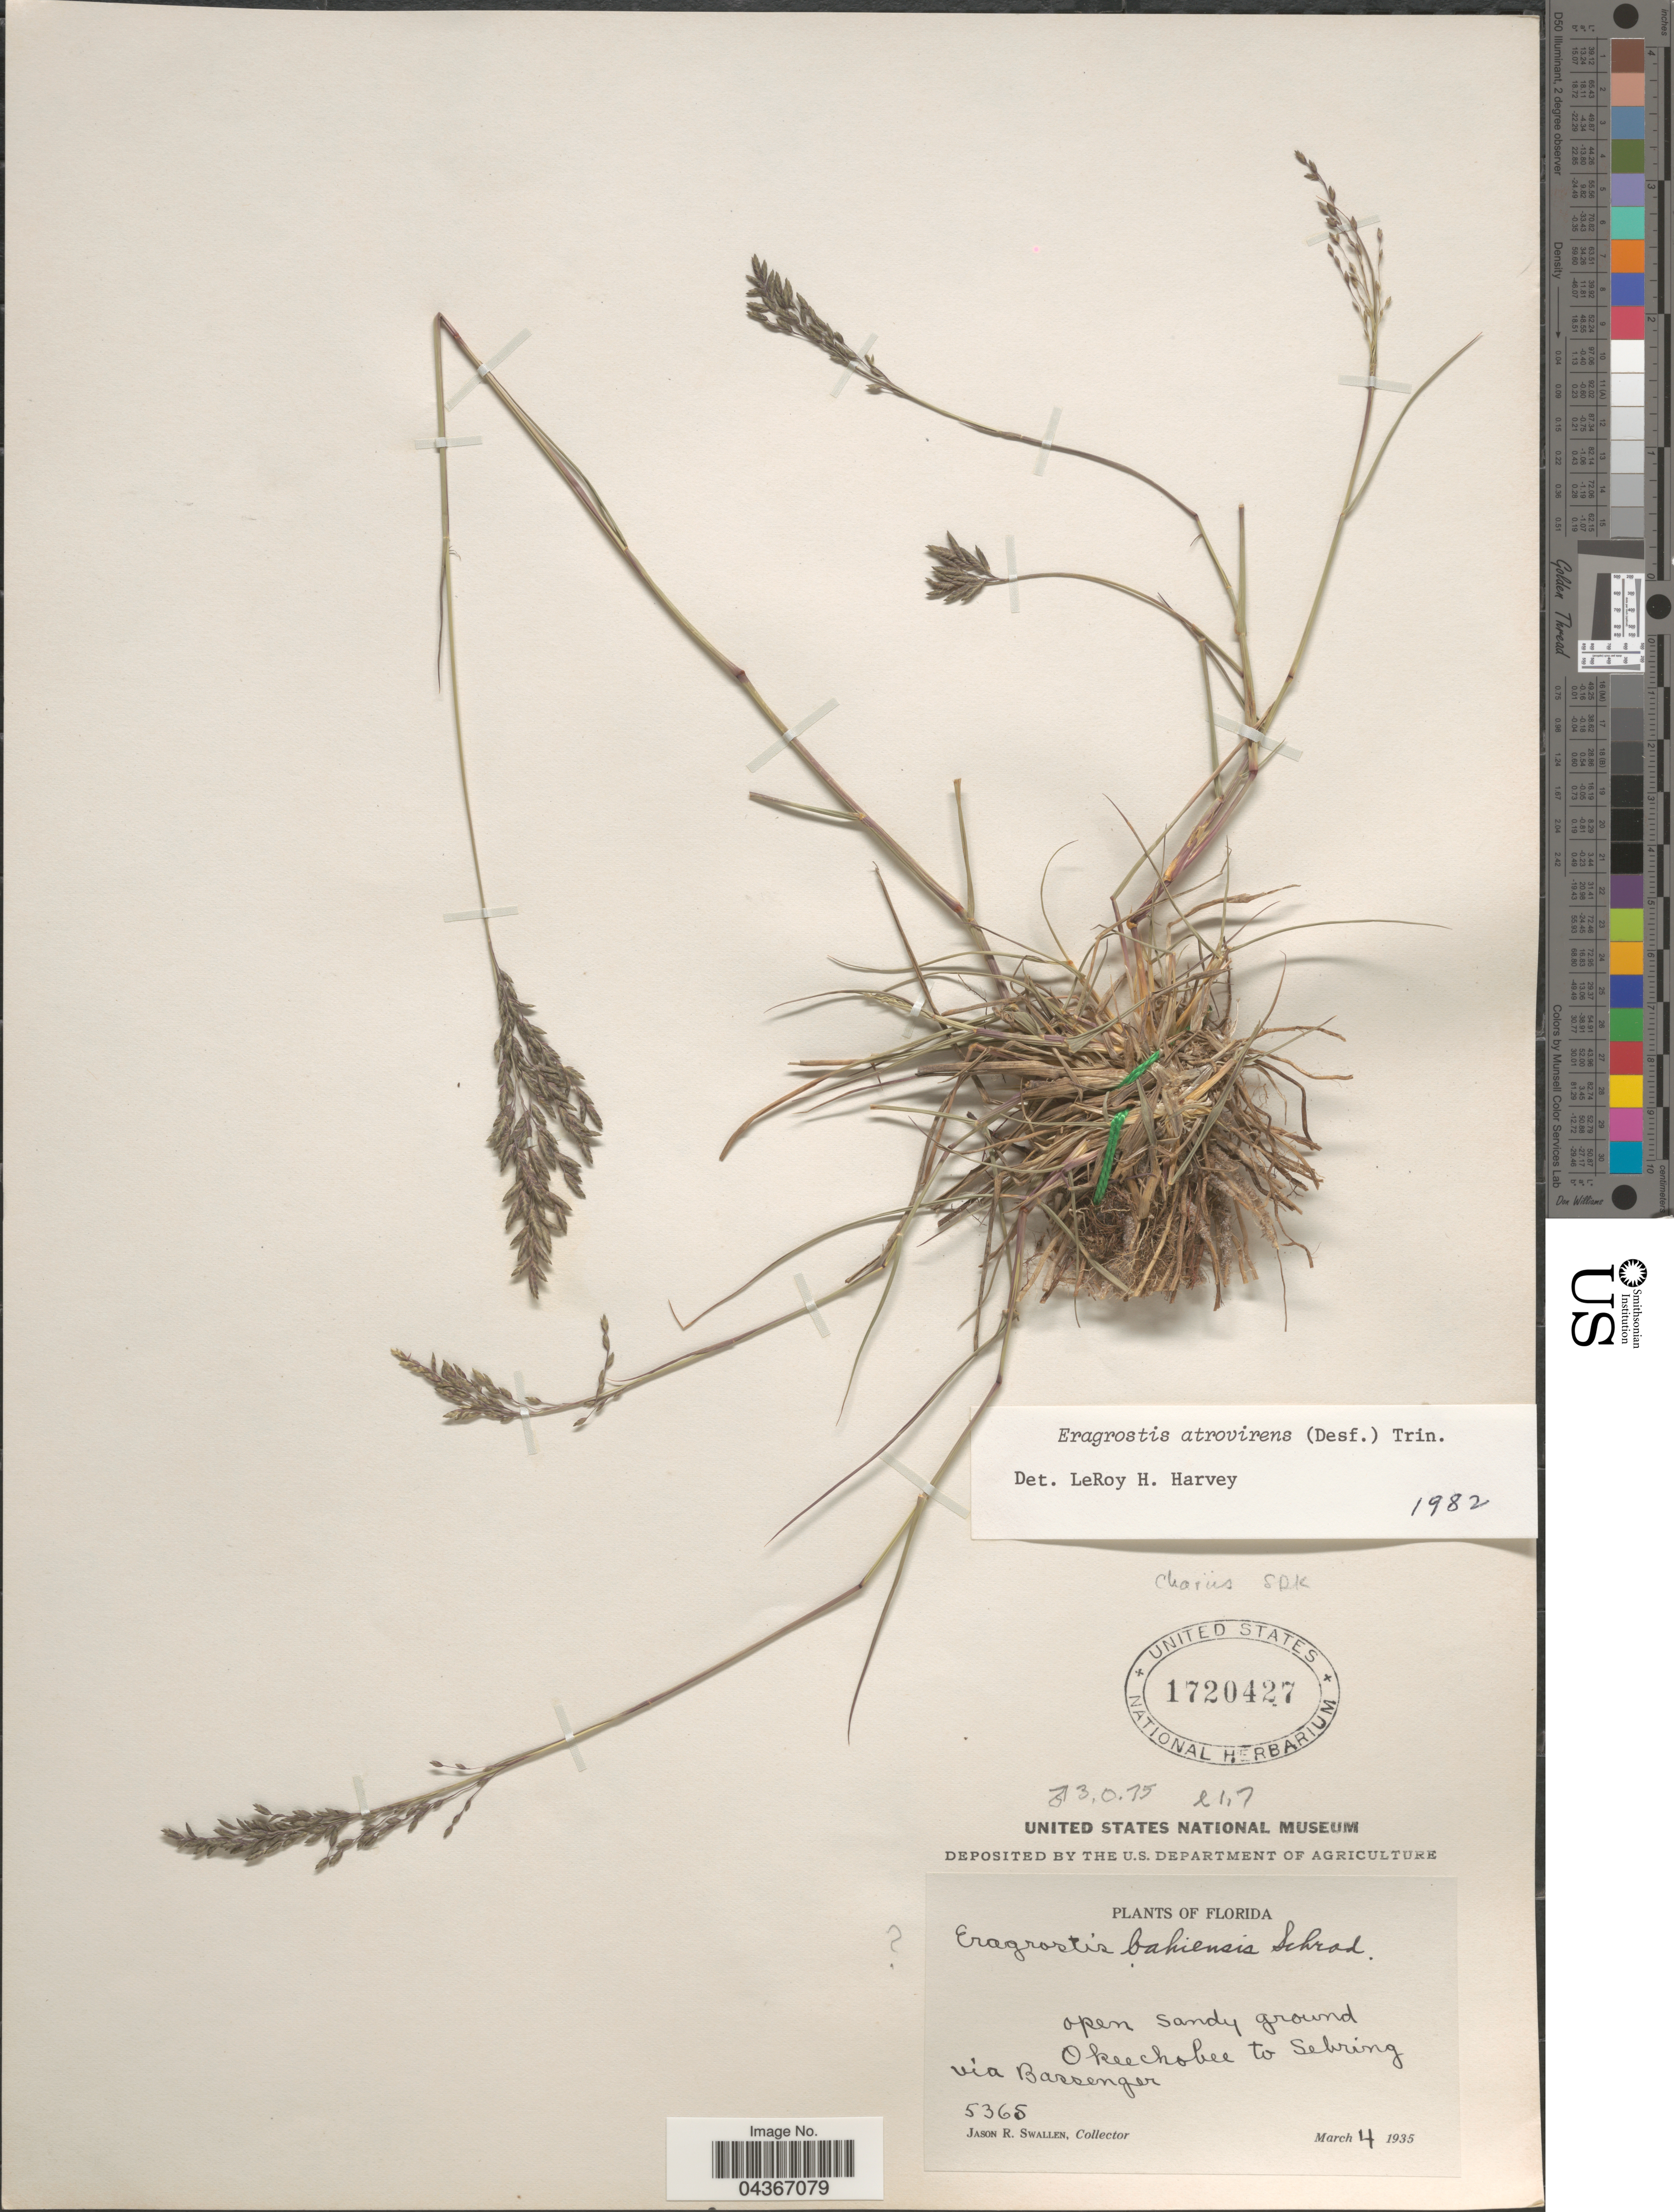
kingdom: Plantae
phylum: Tracheophyta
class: Liliopsida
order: Poales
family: Poaceae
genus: Eragrostis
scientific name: Eragrostis atrovirens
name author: Lange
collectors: J. R. Swallen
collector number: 5368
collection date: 1935-03-04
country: United States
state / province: Florida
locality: Open sandy ground. Okeechobee to Sebring via Bassenger.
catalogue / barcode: US 1720427